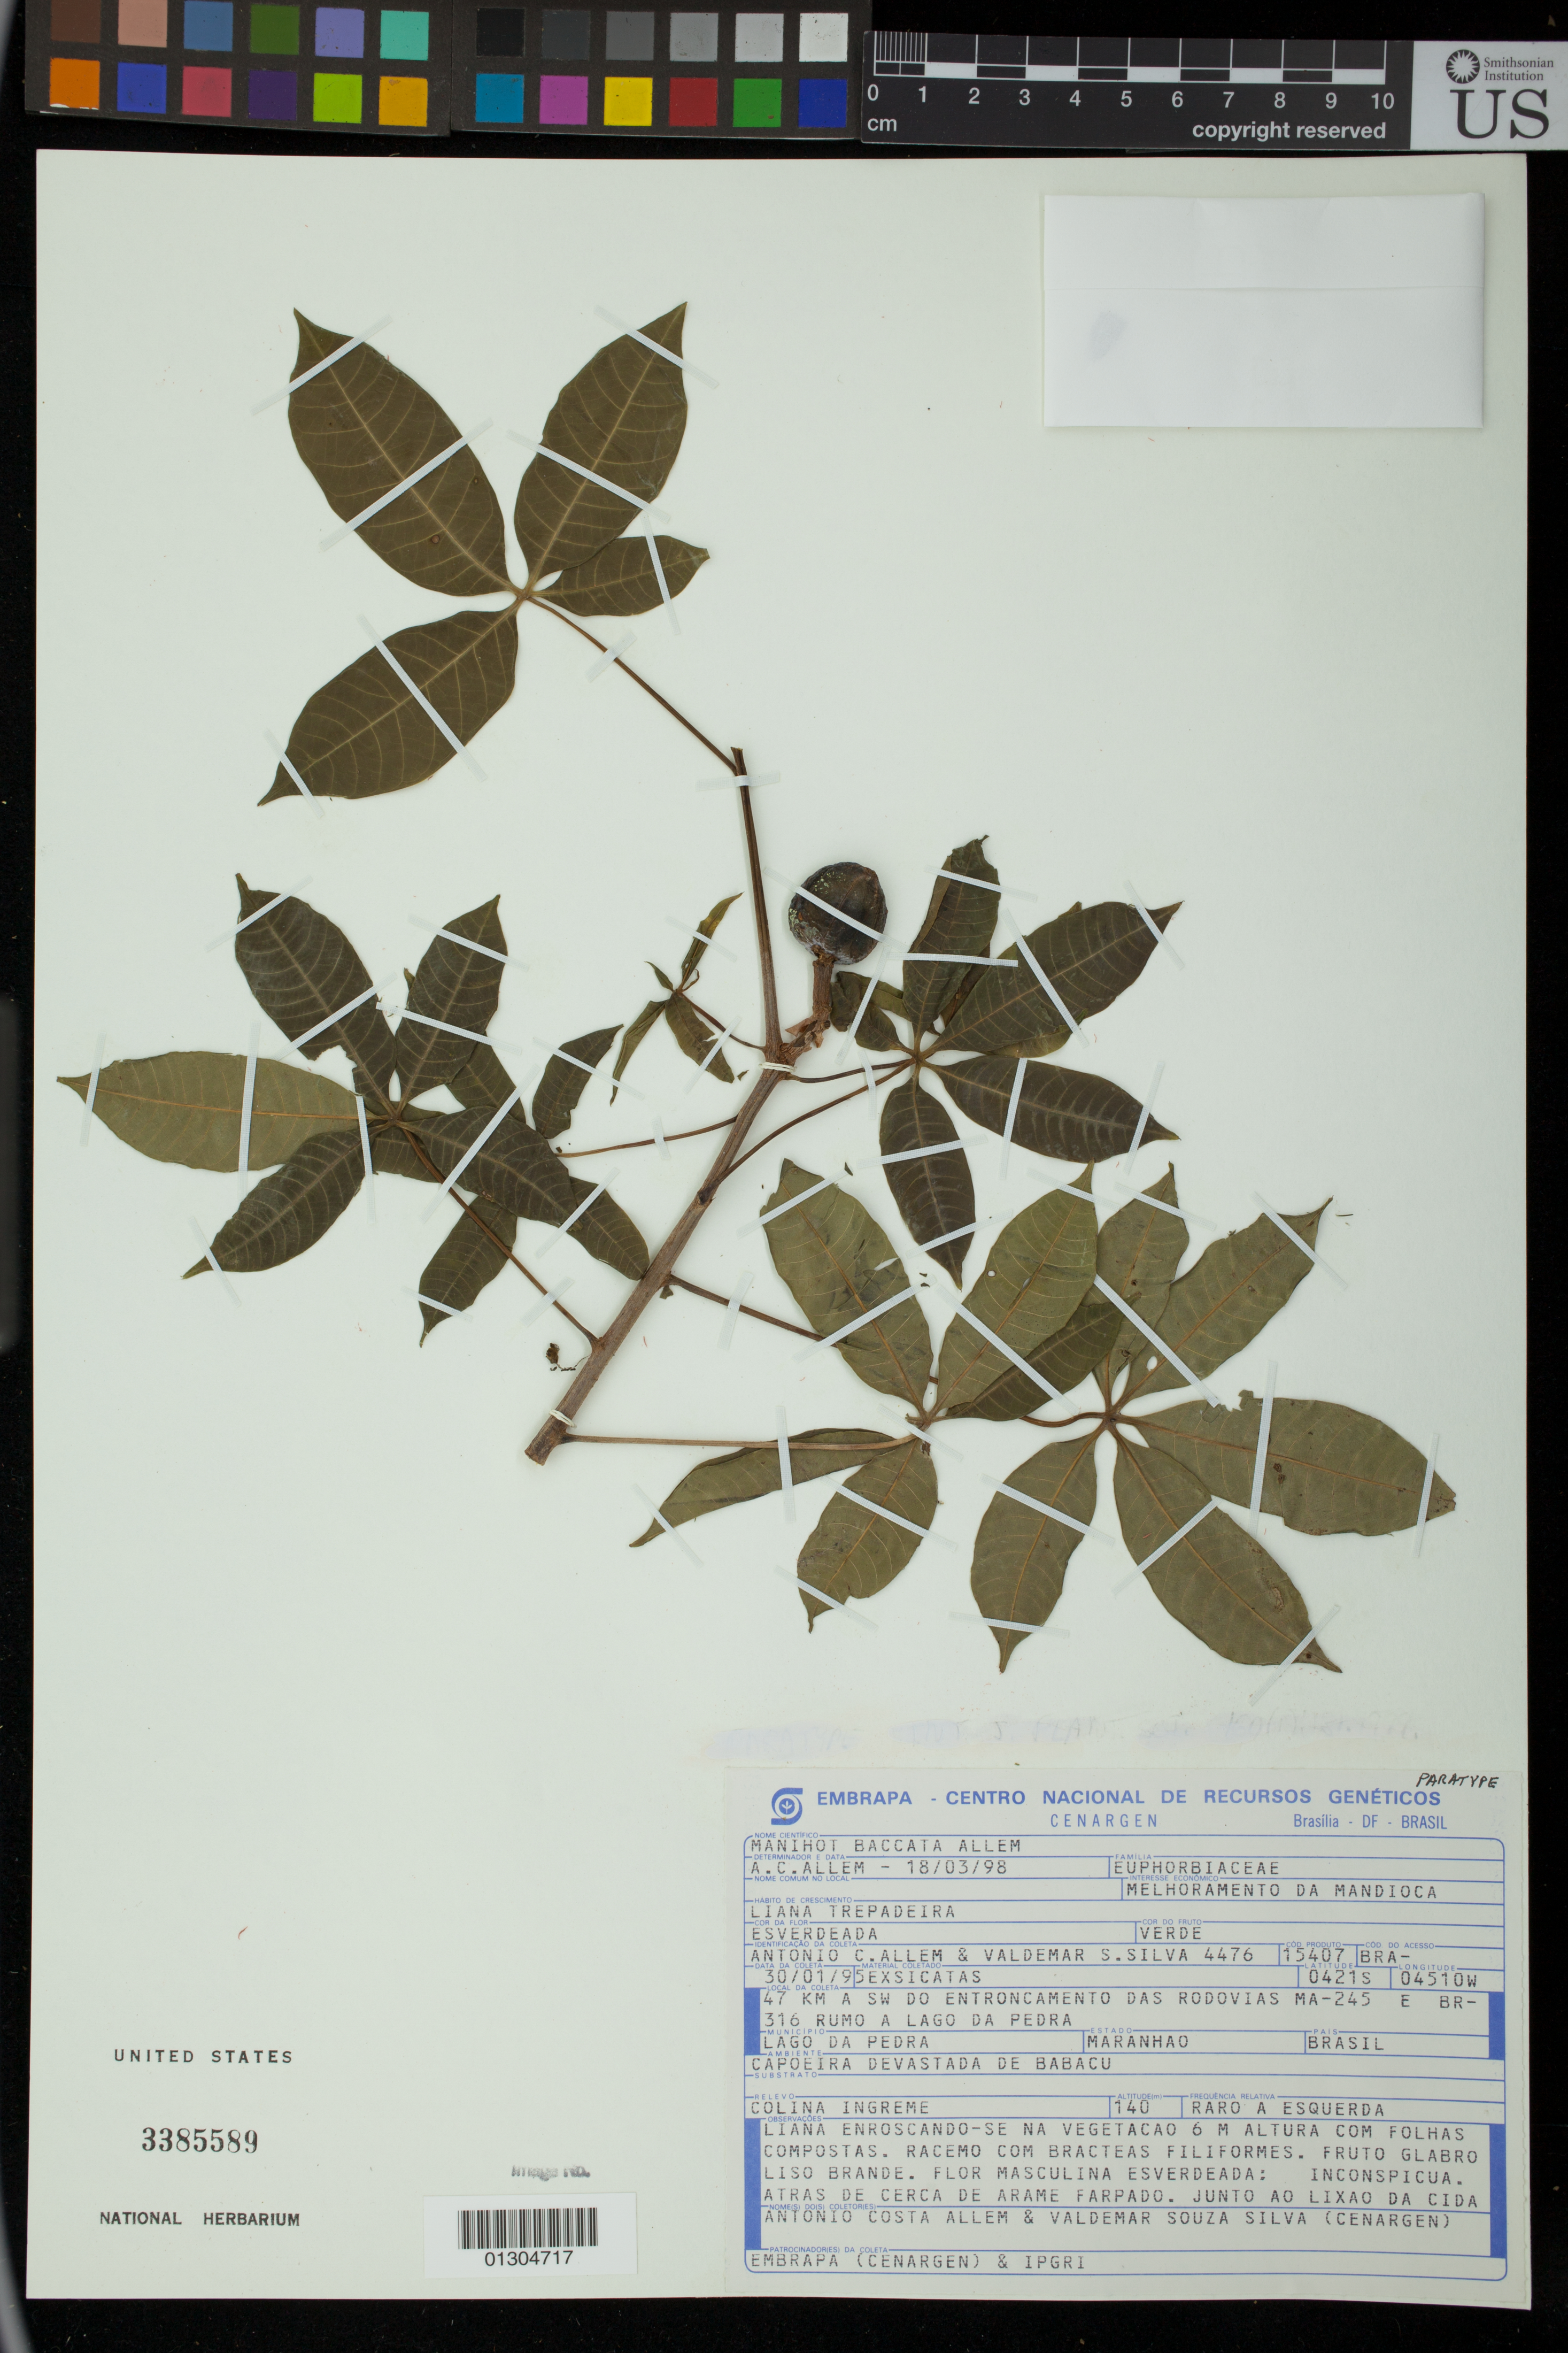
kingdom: Plantae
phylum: Tracheophyta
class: Magnoliopsida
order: Malpighiales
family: Euphorbiaceae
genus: Manihot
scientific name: Manihot baccata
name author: Allem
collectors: A. Allem & V. Silva, V. S.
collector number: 4476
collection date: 1995-01-30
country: Brazil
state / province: Maranhao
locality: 47 km a SW do entroncamento das rodovias MA-245 E BR-316 Rumo a Lago da Pedra; Municipio Lago da Pedra; Estado Maranhao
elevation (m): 140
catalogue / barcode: US 3385589